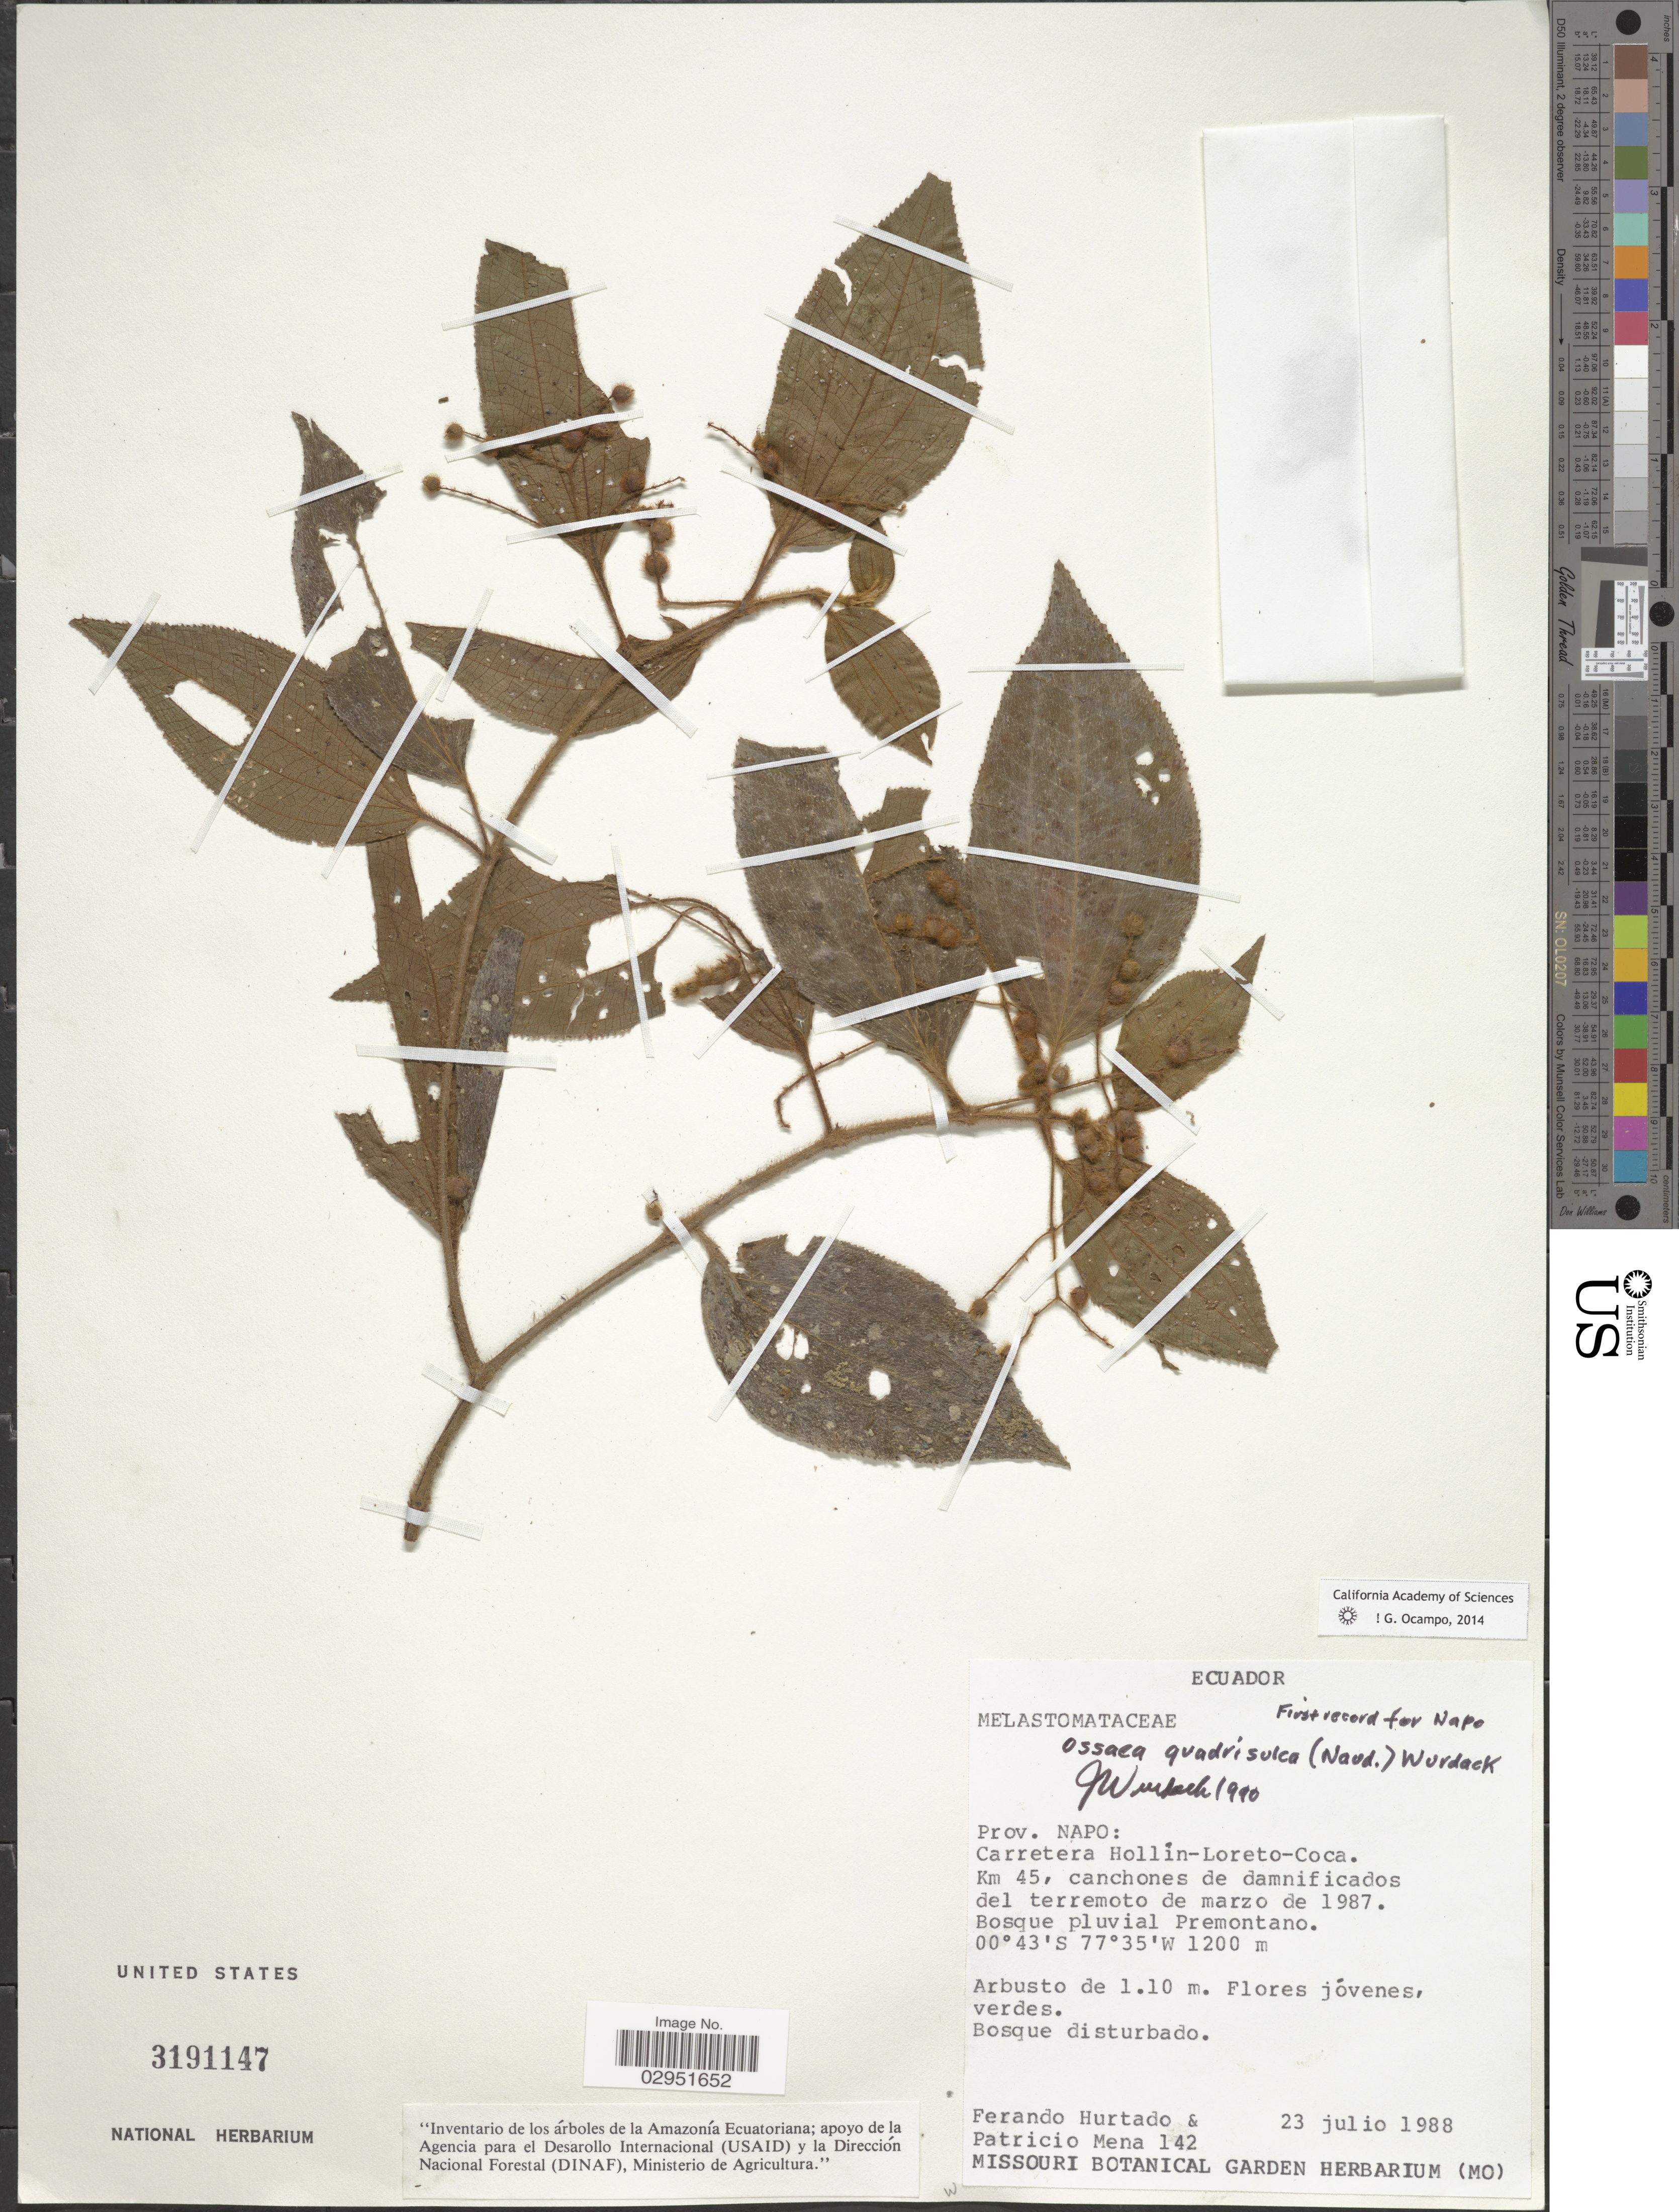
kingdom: Plantae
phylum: Tracheophyta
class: Magnoliopsida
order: Myrtales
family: Melastomataceae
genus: Ossaea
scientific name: Ossaea quadrisulca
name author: (Naudin) Wurdack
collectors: F. Hurtado & P. Mena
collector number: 142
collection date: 1988-07-23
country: Ecuador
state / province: Napo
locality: Carretera Hollín-Loreto-Coca. Km 45, canchones de damnificados del terremoto de marzo de 1987.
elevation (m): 1200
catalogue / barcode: US 3191147